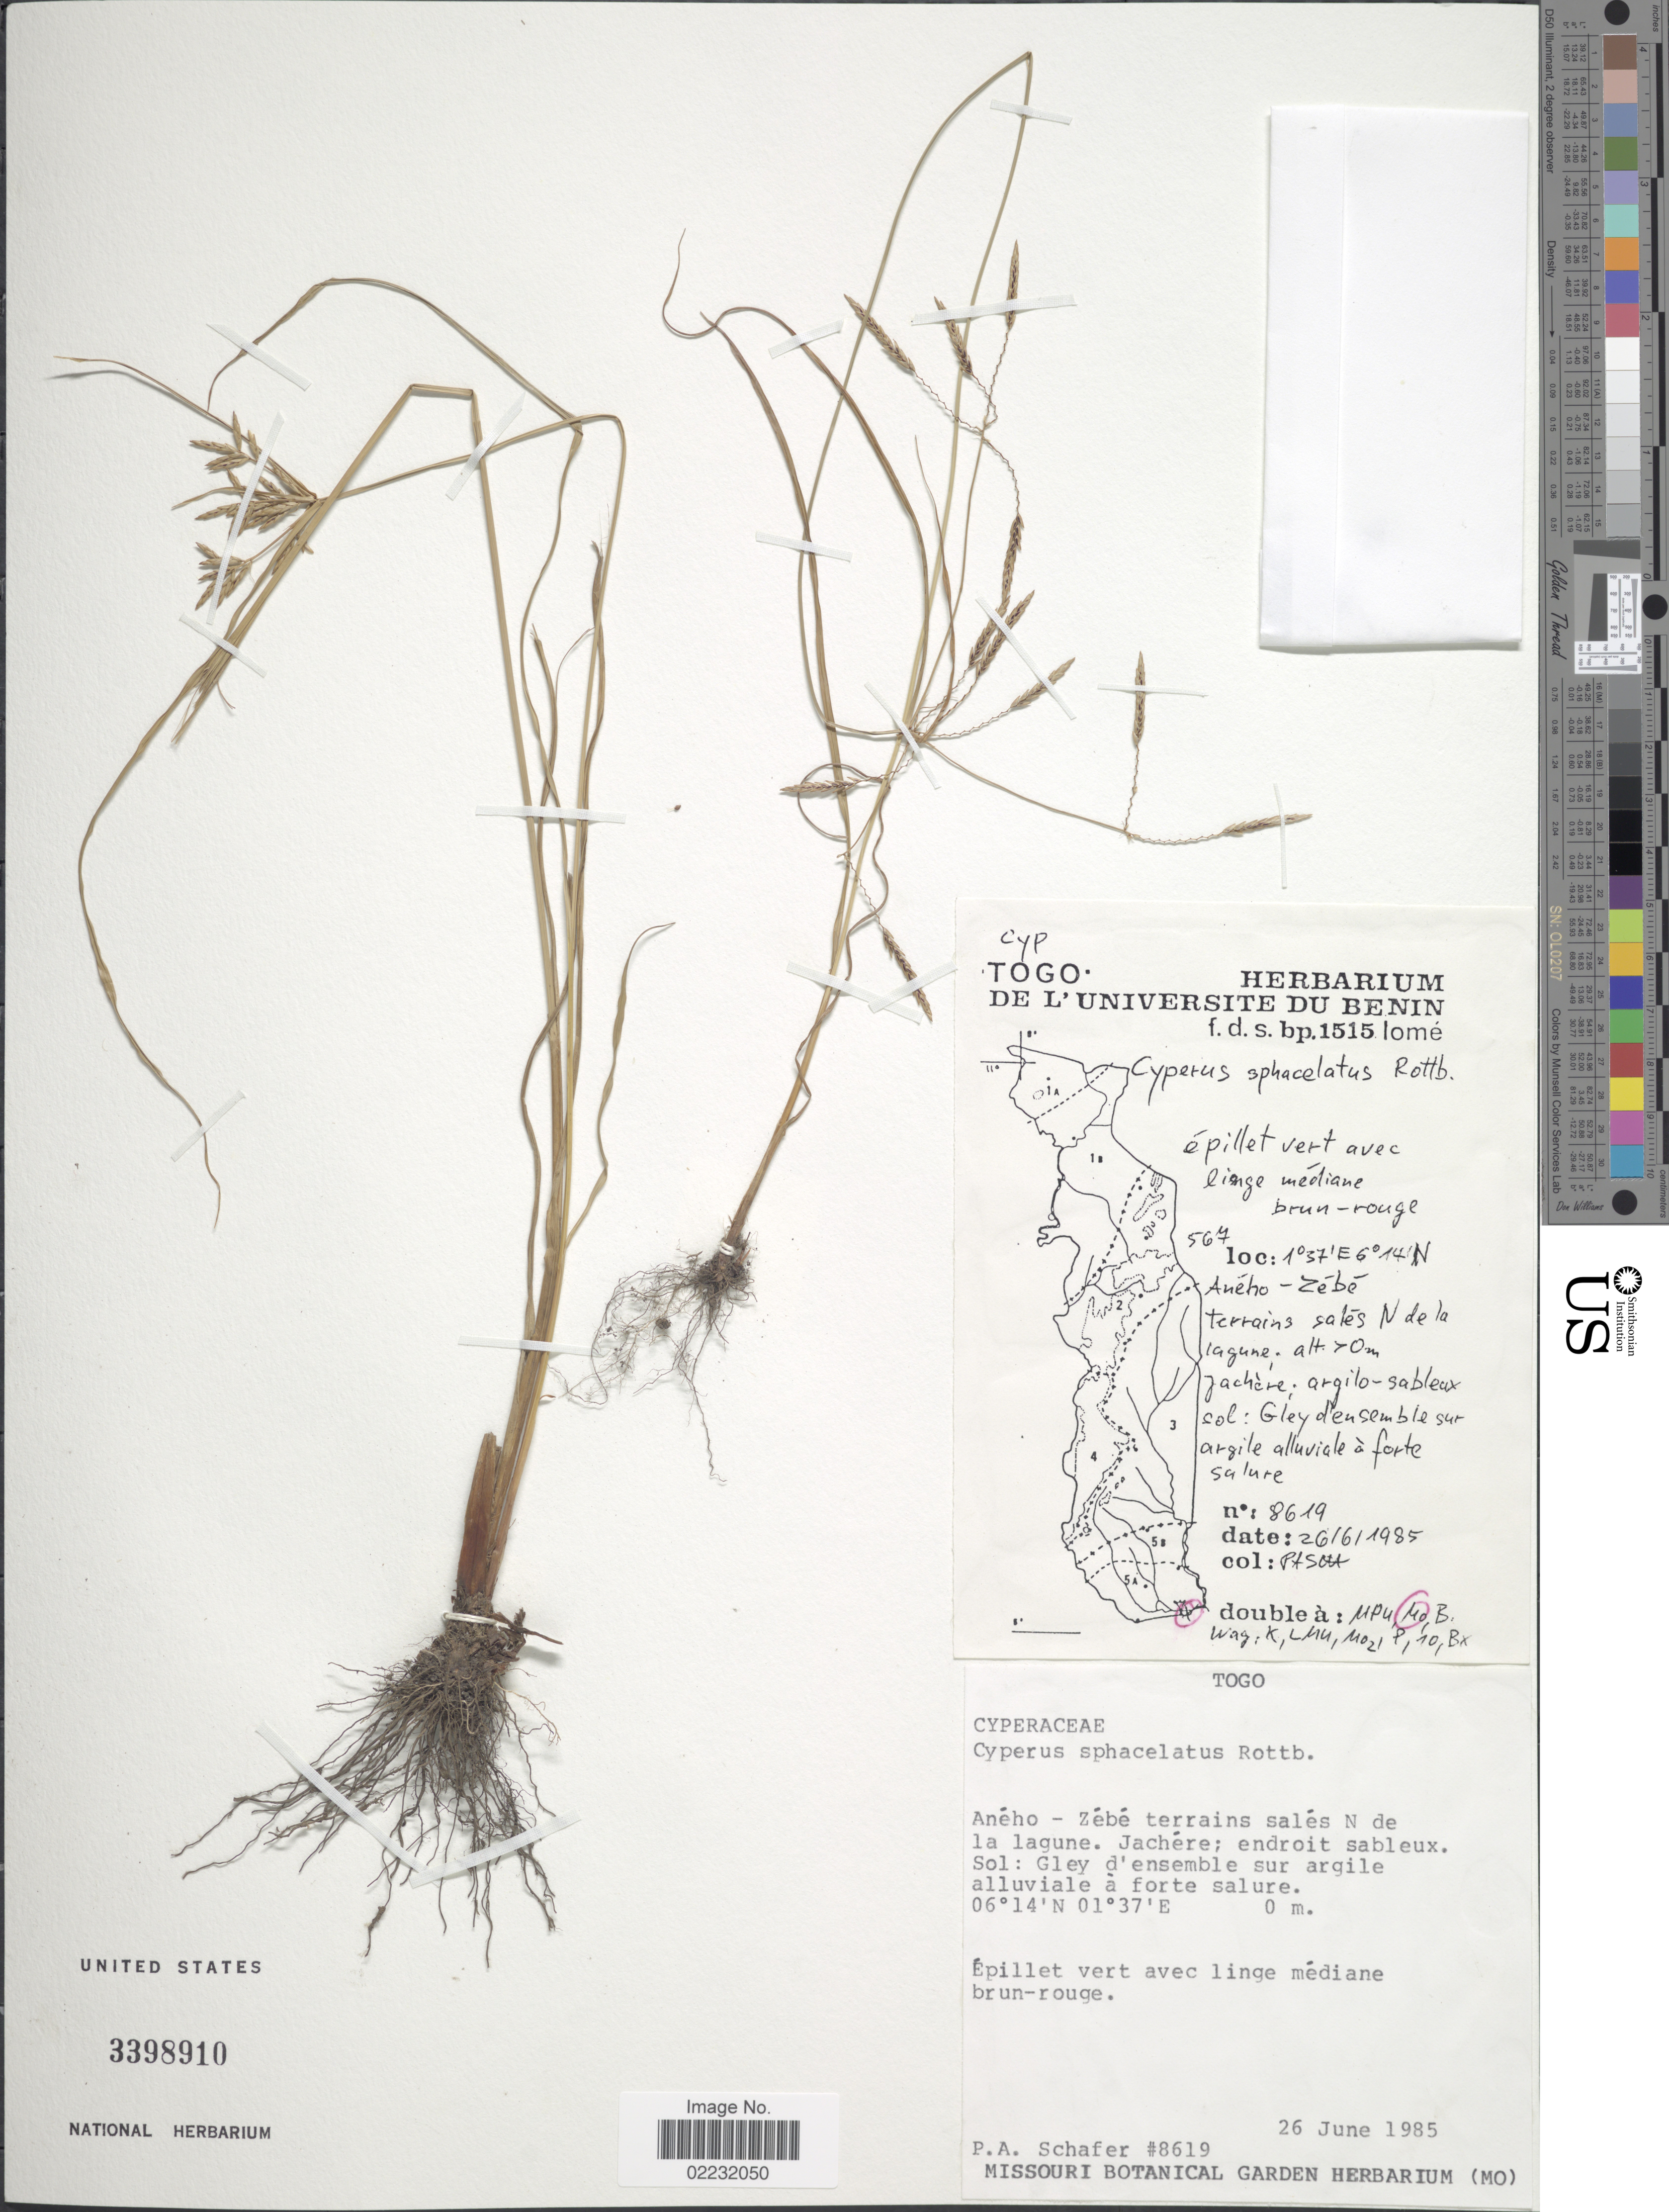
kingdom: Plantae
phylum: Tracheophyta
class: Liliopsida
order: Poales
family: Cyperaceae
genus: Cyperus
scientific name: Cyperus sphacelatus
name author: Rottb.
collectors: P. Schafer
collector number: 8619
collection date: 1985-06-26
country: Togo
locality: Aneho-Zebe terrains sales N de la laguna, Jachere; endroit sableux, Sol: Gley d'ensemble sur argile alluviale a forte salure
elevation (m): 0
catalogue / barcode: US 3398910